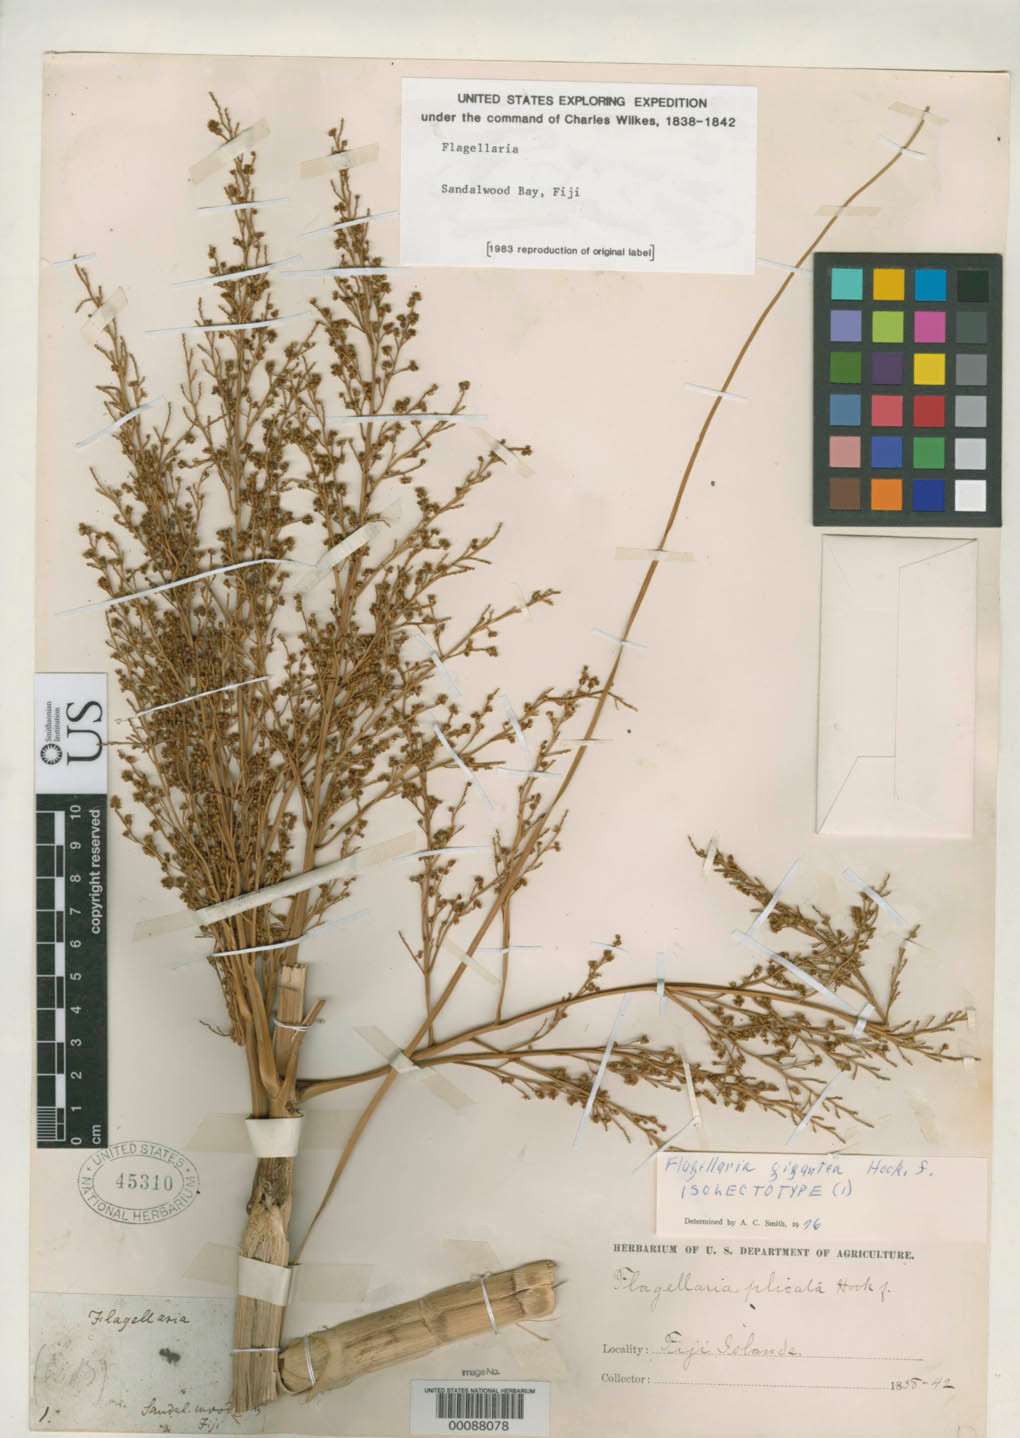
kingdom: Plantae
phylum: Tracheophyta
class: Liliopsida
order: Poales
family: Flagellariaceae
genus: Flagellaria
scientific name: Flagellaria gigantea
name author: Hook. f.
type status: Isolectotype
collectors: Wilkes Explor. Exped.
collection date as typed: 1838 to -- --- 1842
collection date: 1838/1842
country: Fiji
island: Ovalau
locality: Sandalwood Bay.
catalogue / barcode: US 45310